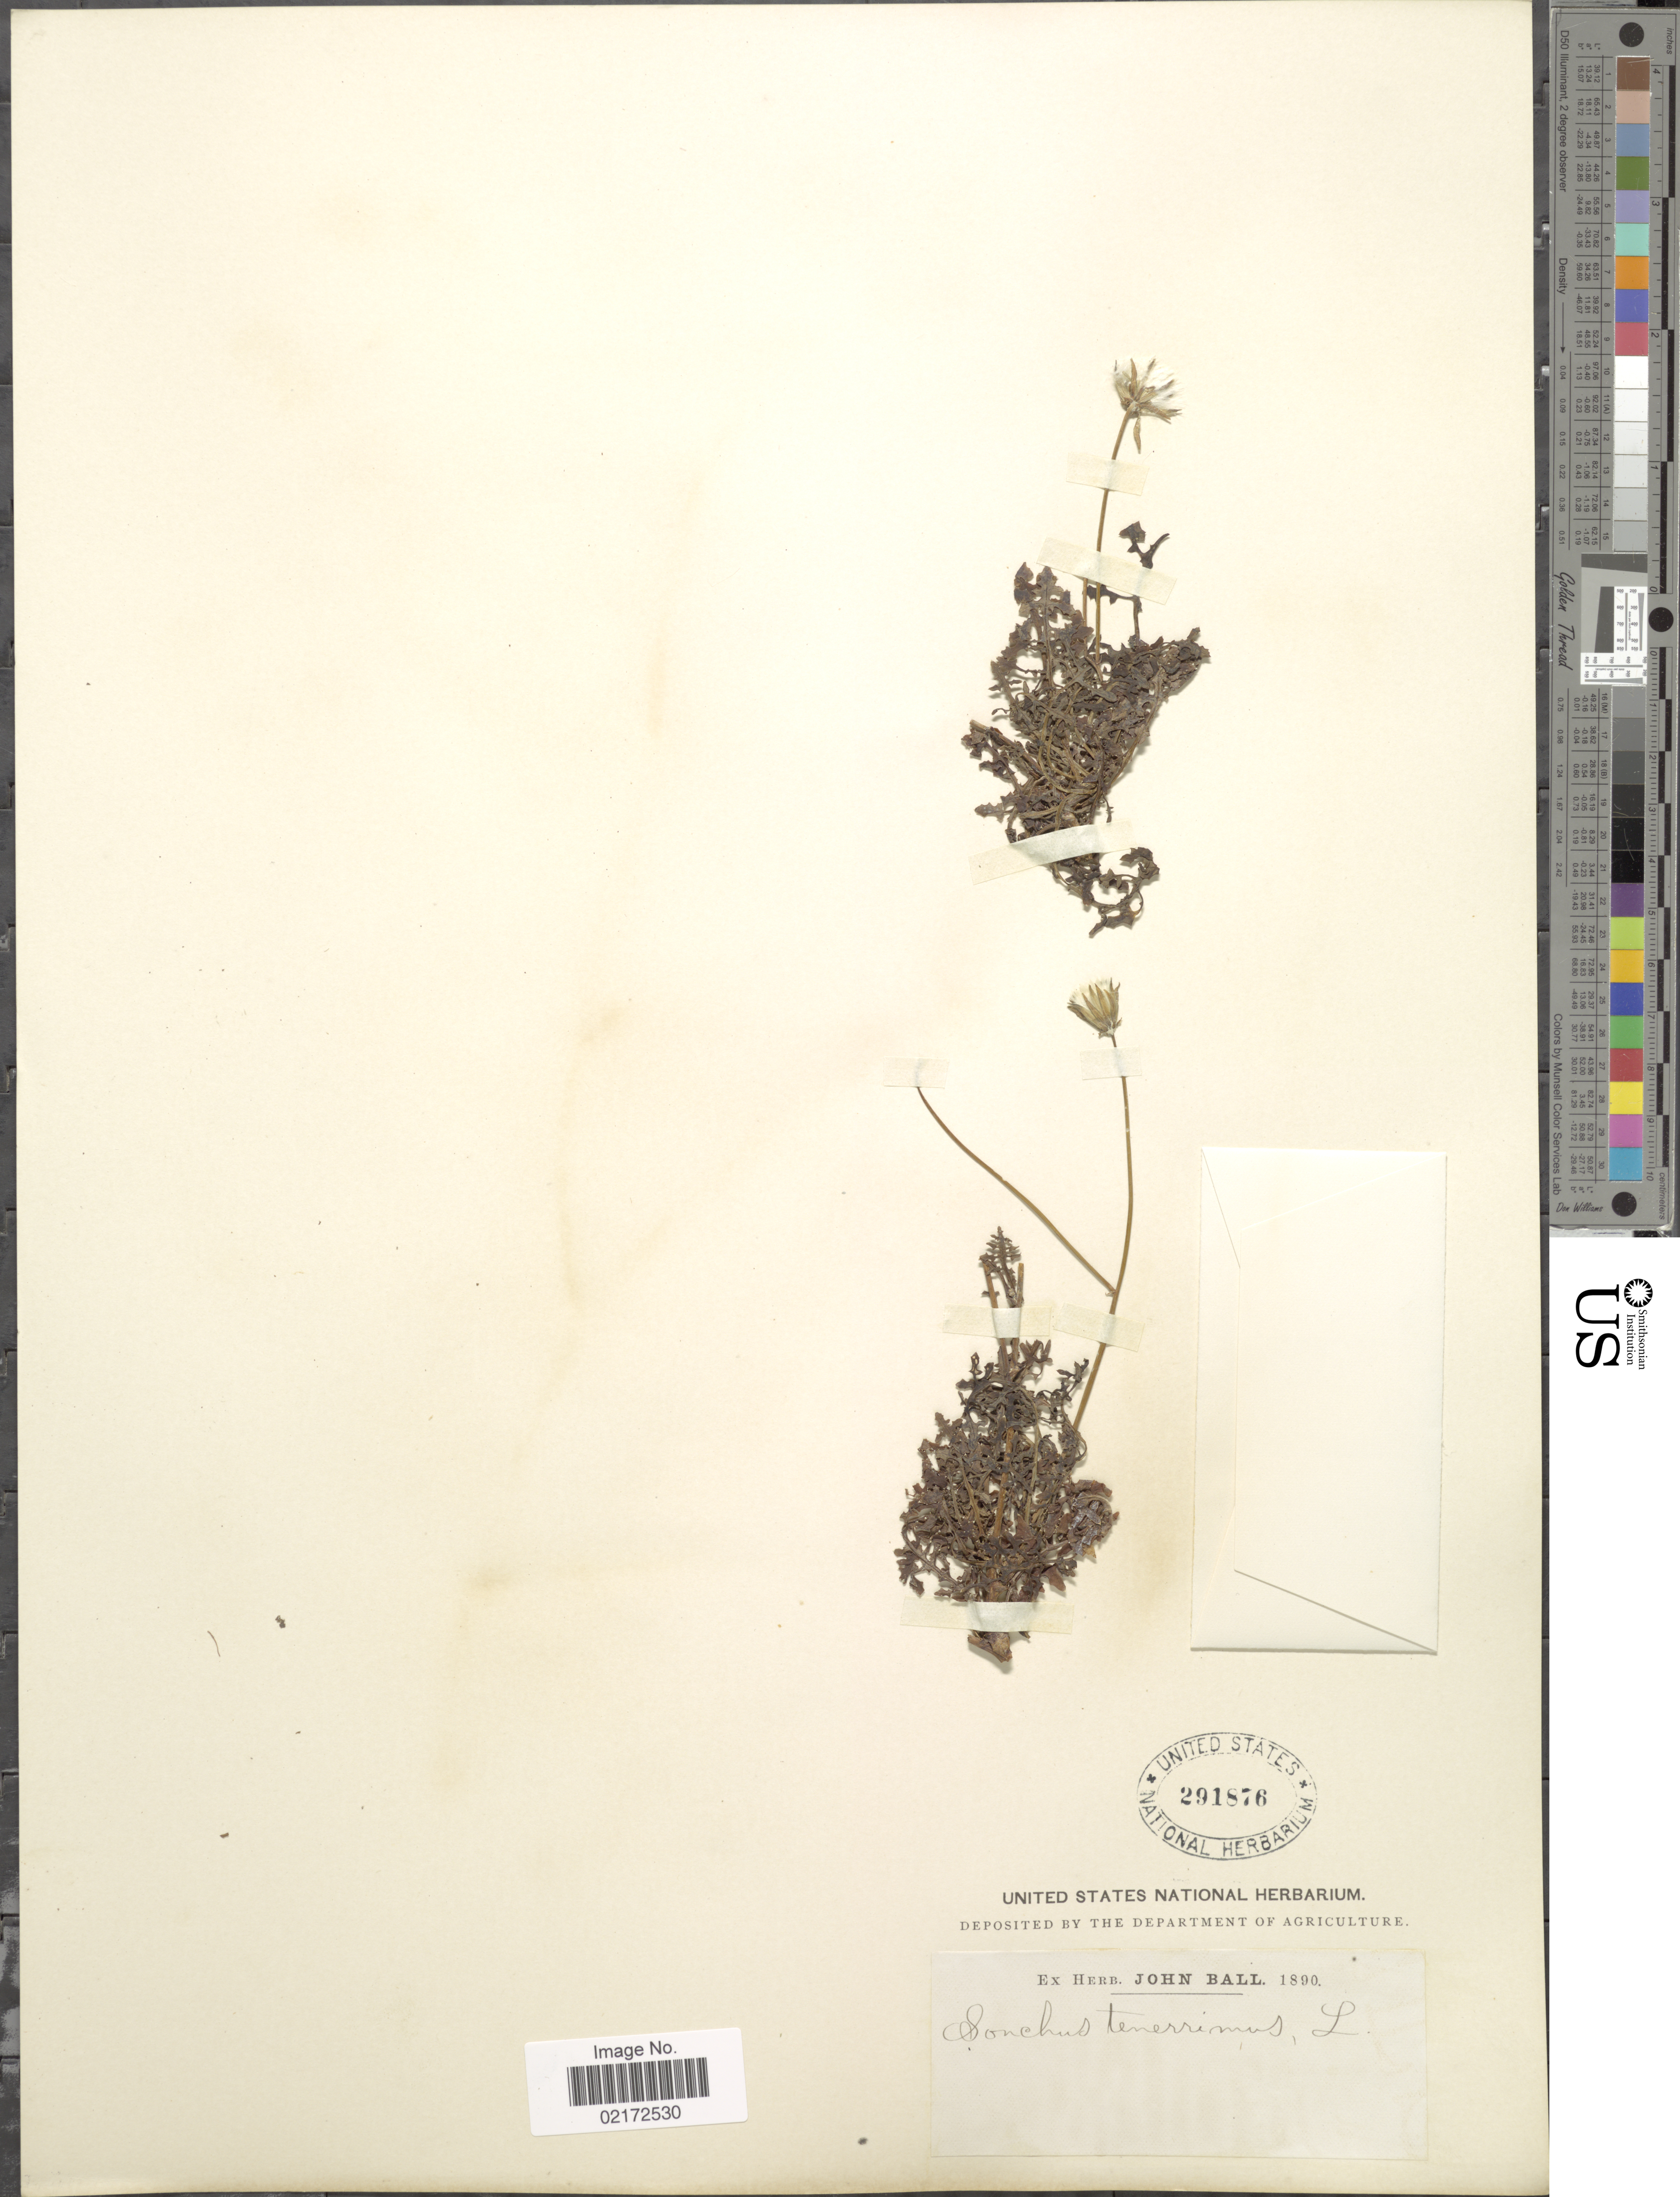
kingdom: Plantae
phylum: Tracheophyta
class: Magnoliopsida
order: Asterales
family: Asteraceae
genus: Sonchus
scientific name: Sonchus tenerrimus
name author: L.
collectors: ex herb. John Ball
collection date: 1890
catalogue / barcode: US 291876